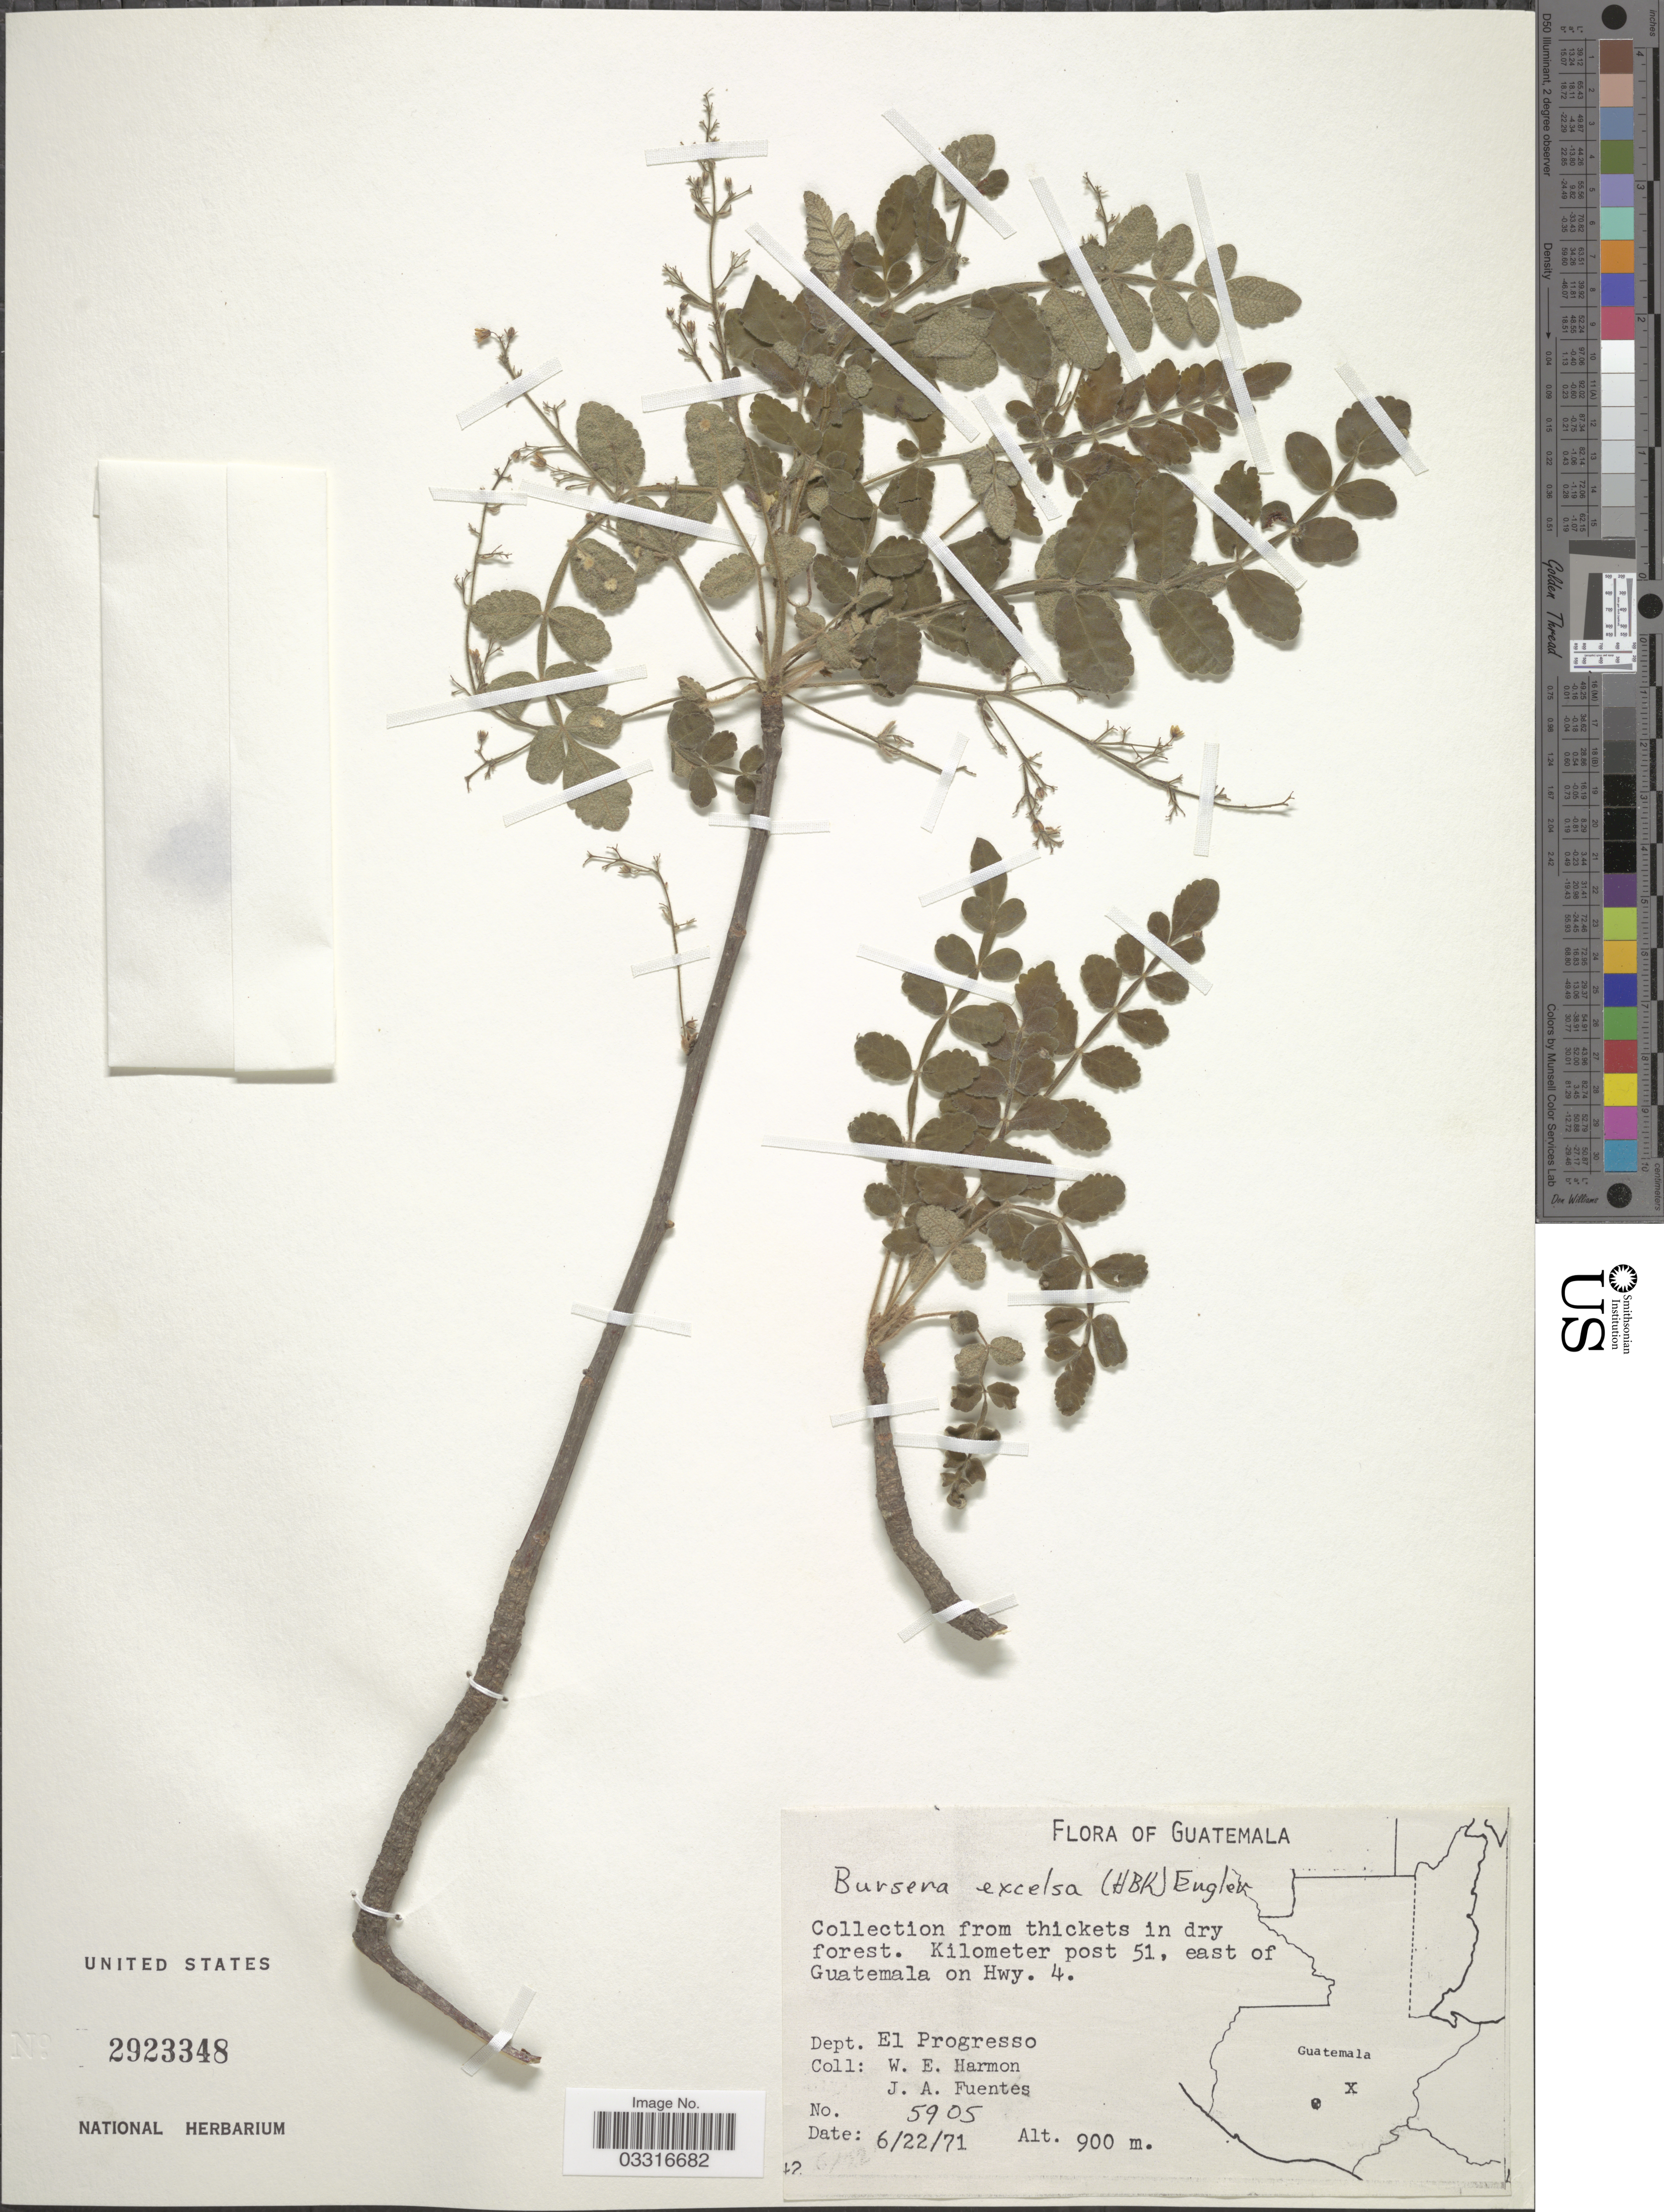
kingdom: Plantae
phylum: Tracheophyta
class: Magnoliopsida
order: Sapindales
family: Burseraceae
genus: Bursera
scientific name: Bursera excelsa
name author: (Kunth) Engl.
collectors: W. E. Harmon & J. Fuentes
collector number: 5905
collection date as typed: Transcribed d/m/y: 22/6/71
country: Guatemala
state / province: El Progreso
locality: Kilometer post 51, east of Guatemala on Hwy. 4, Dept. el Progresso.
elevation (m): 900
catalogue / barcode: US 2923348